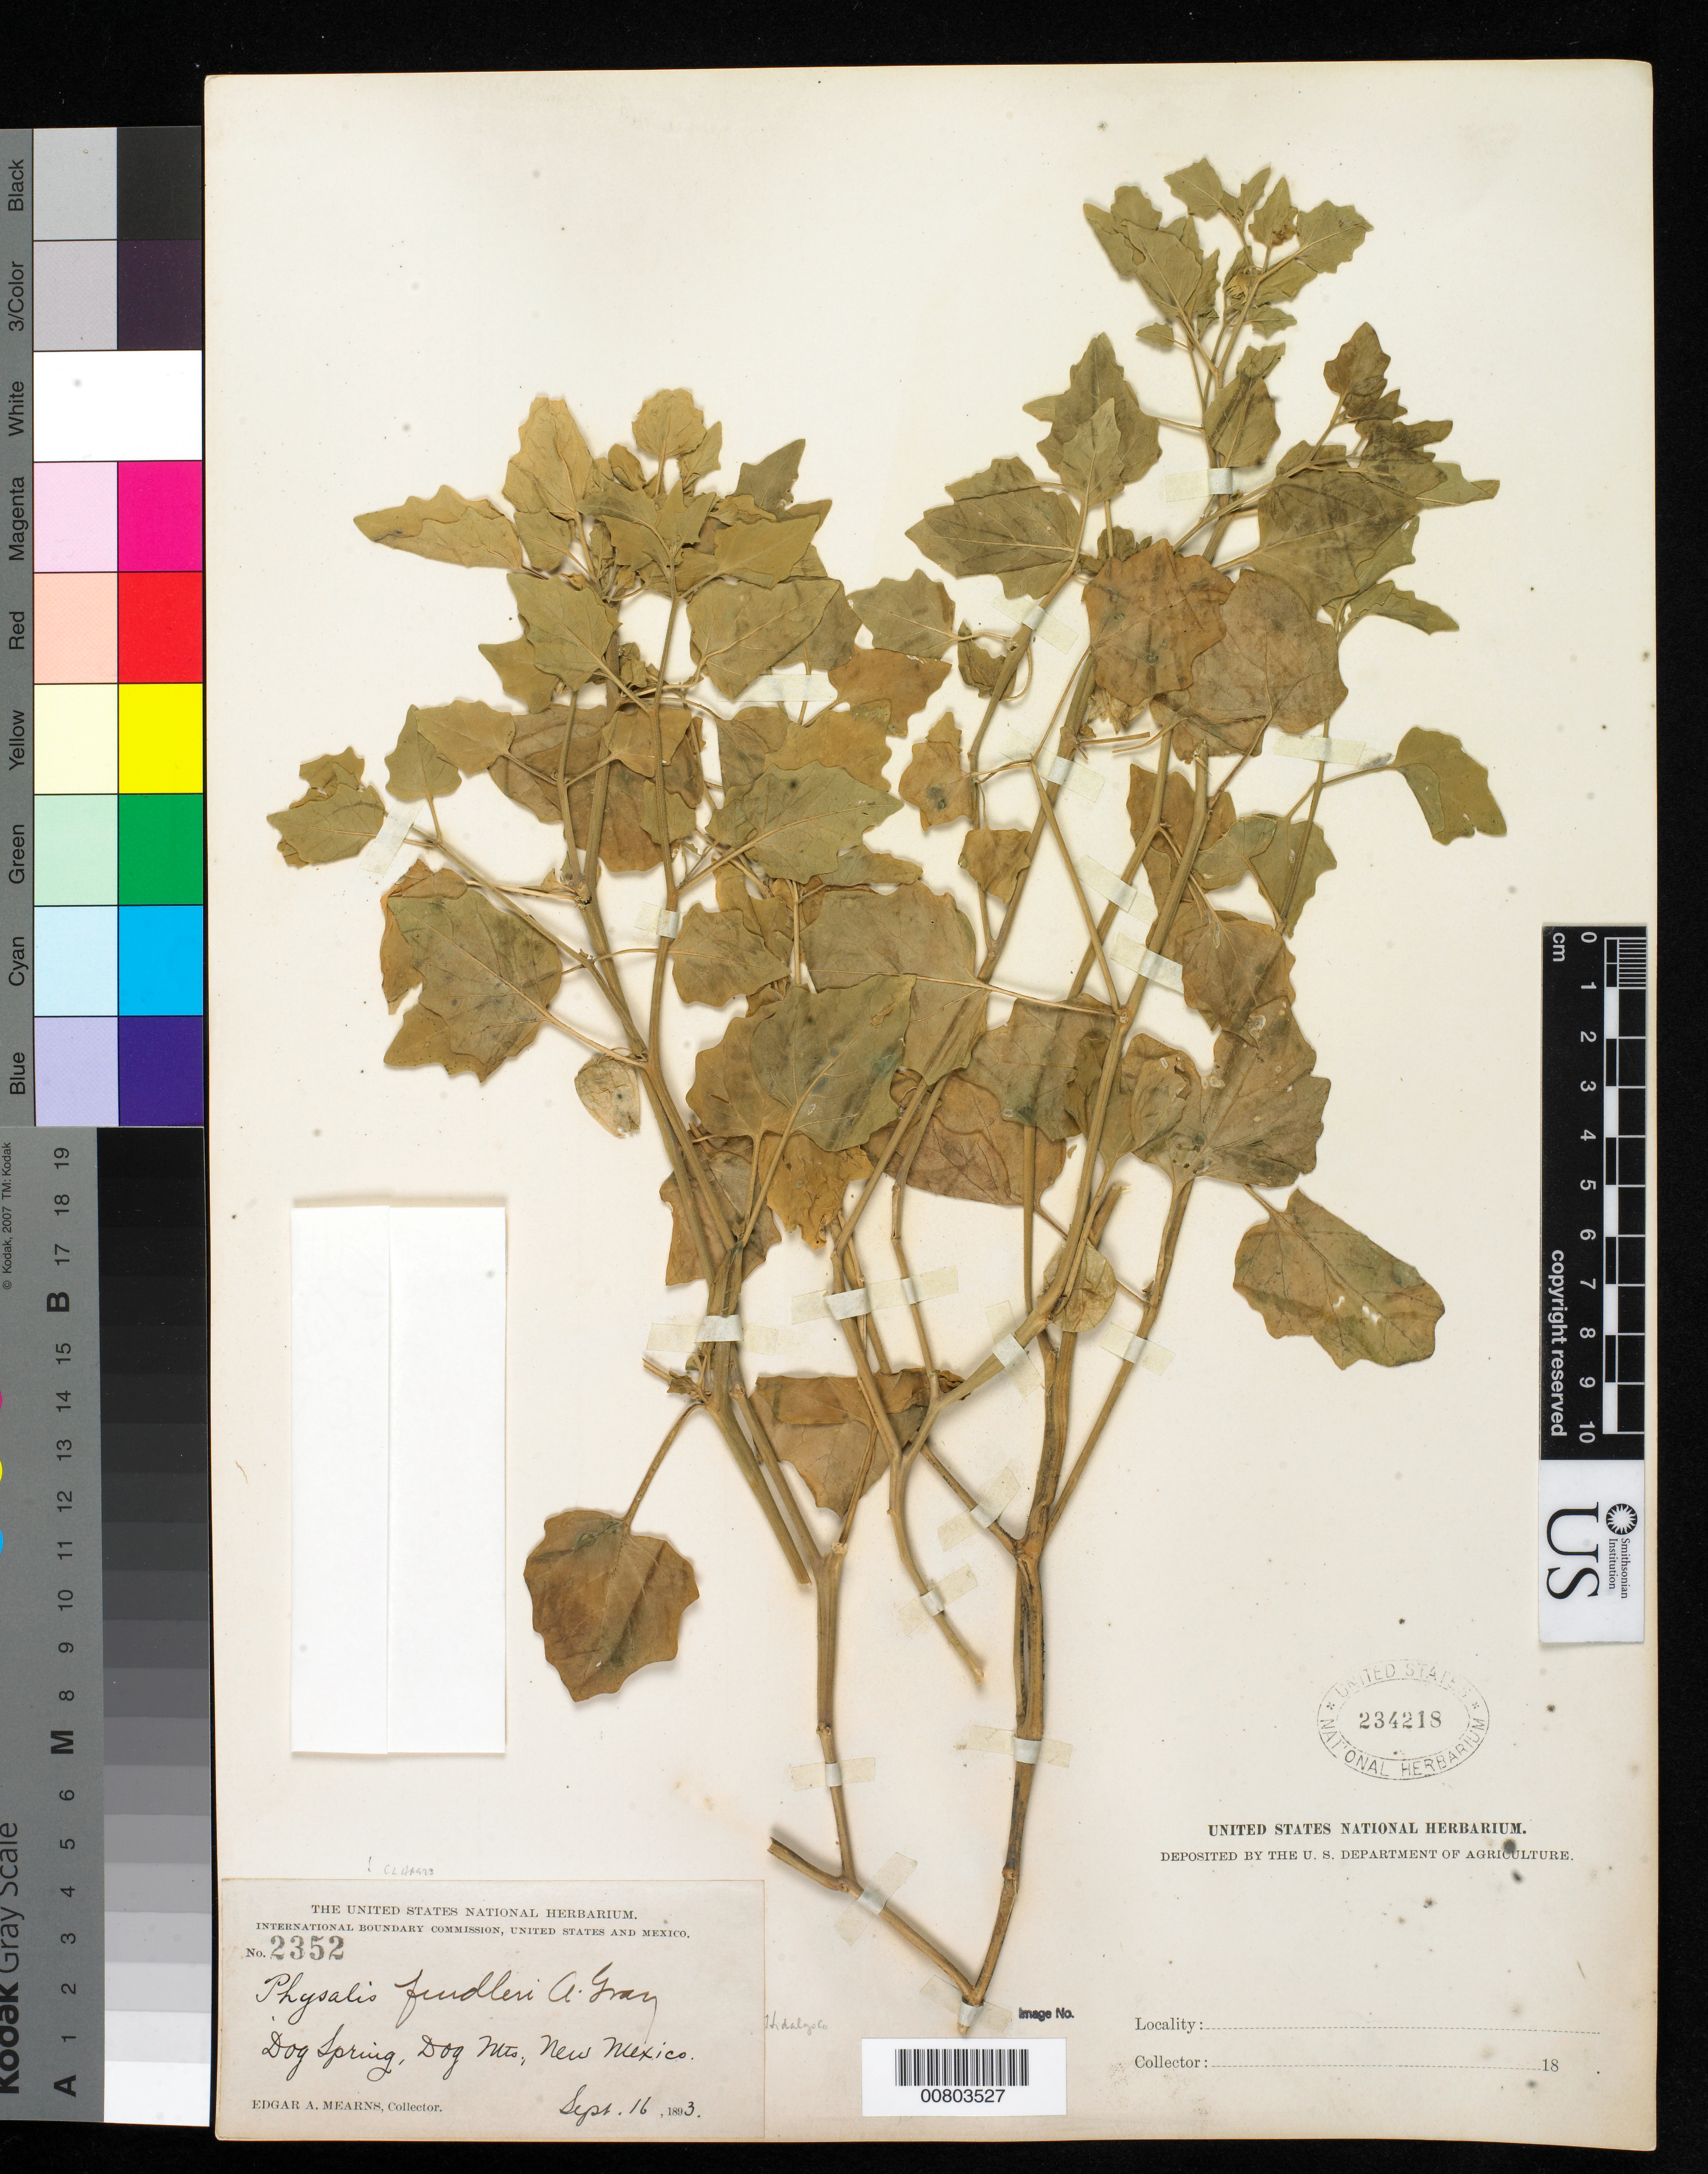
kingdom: Plantae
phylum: Tracheophyta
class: Magnoliopsida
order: Solanales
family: Solanaceae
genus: Physalis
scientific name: Physalis fendleri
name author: A. Gray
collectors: E. A. Mearns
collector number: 2352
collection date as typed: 16 Sep 1893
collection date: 1893-09-16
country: United States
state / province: New Mexico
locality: Dog Spring, Dog Mts. New Mexico.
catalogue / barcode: US 234218